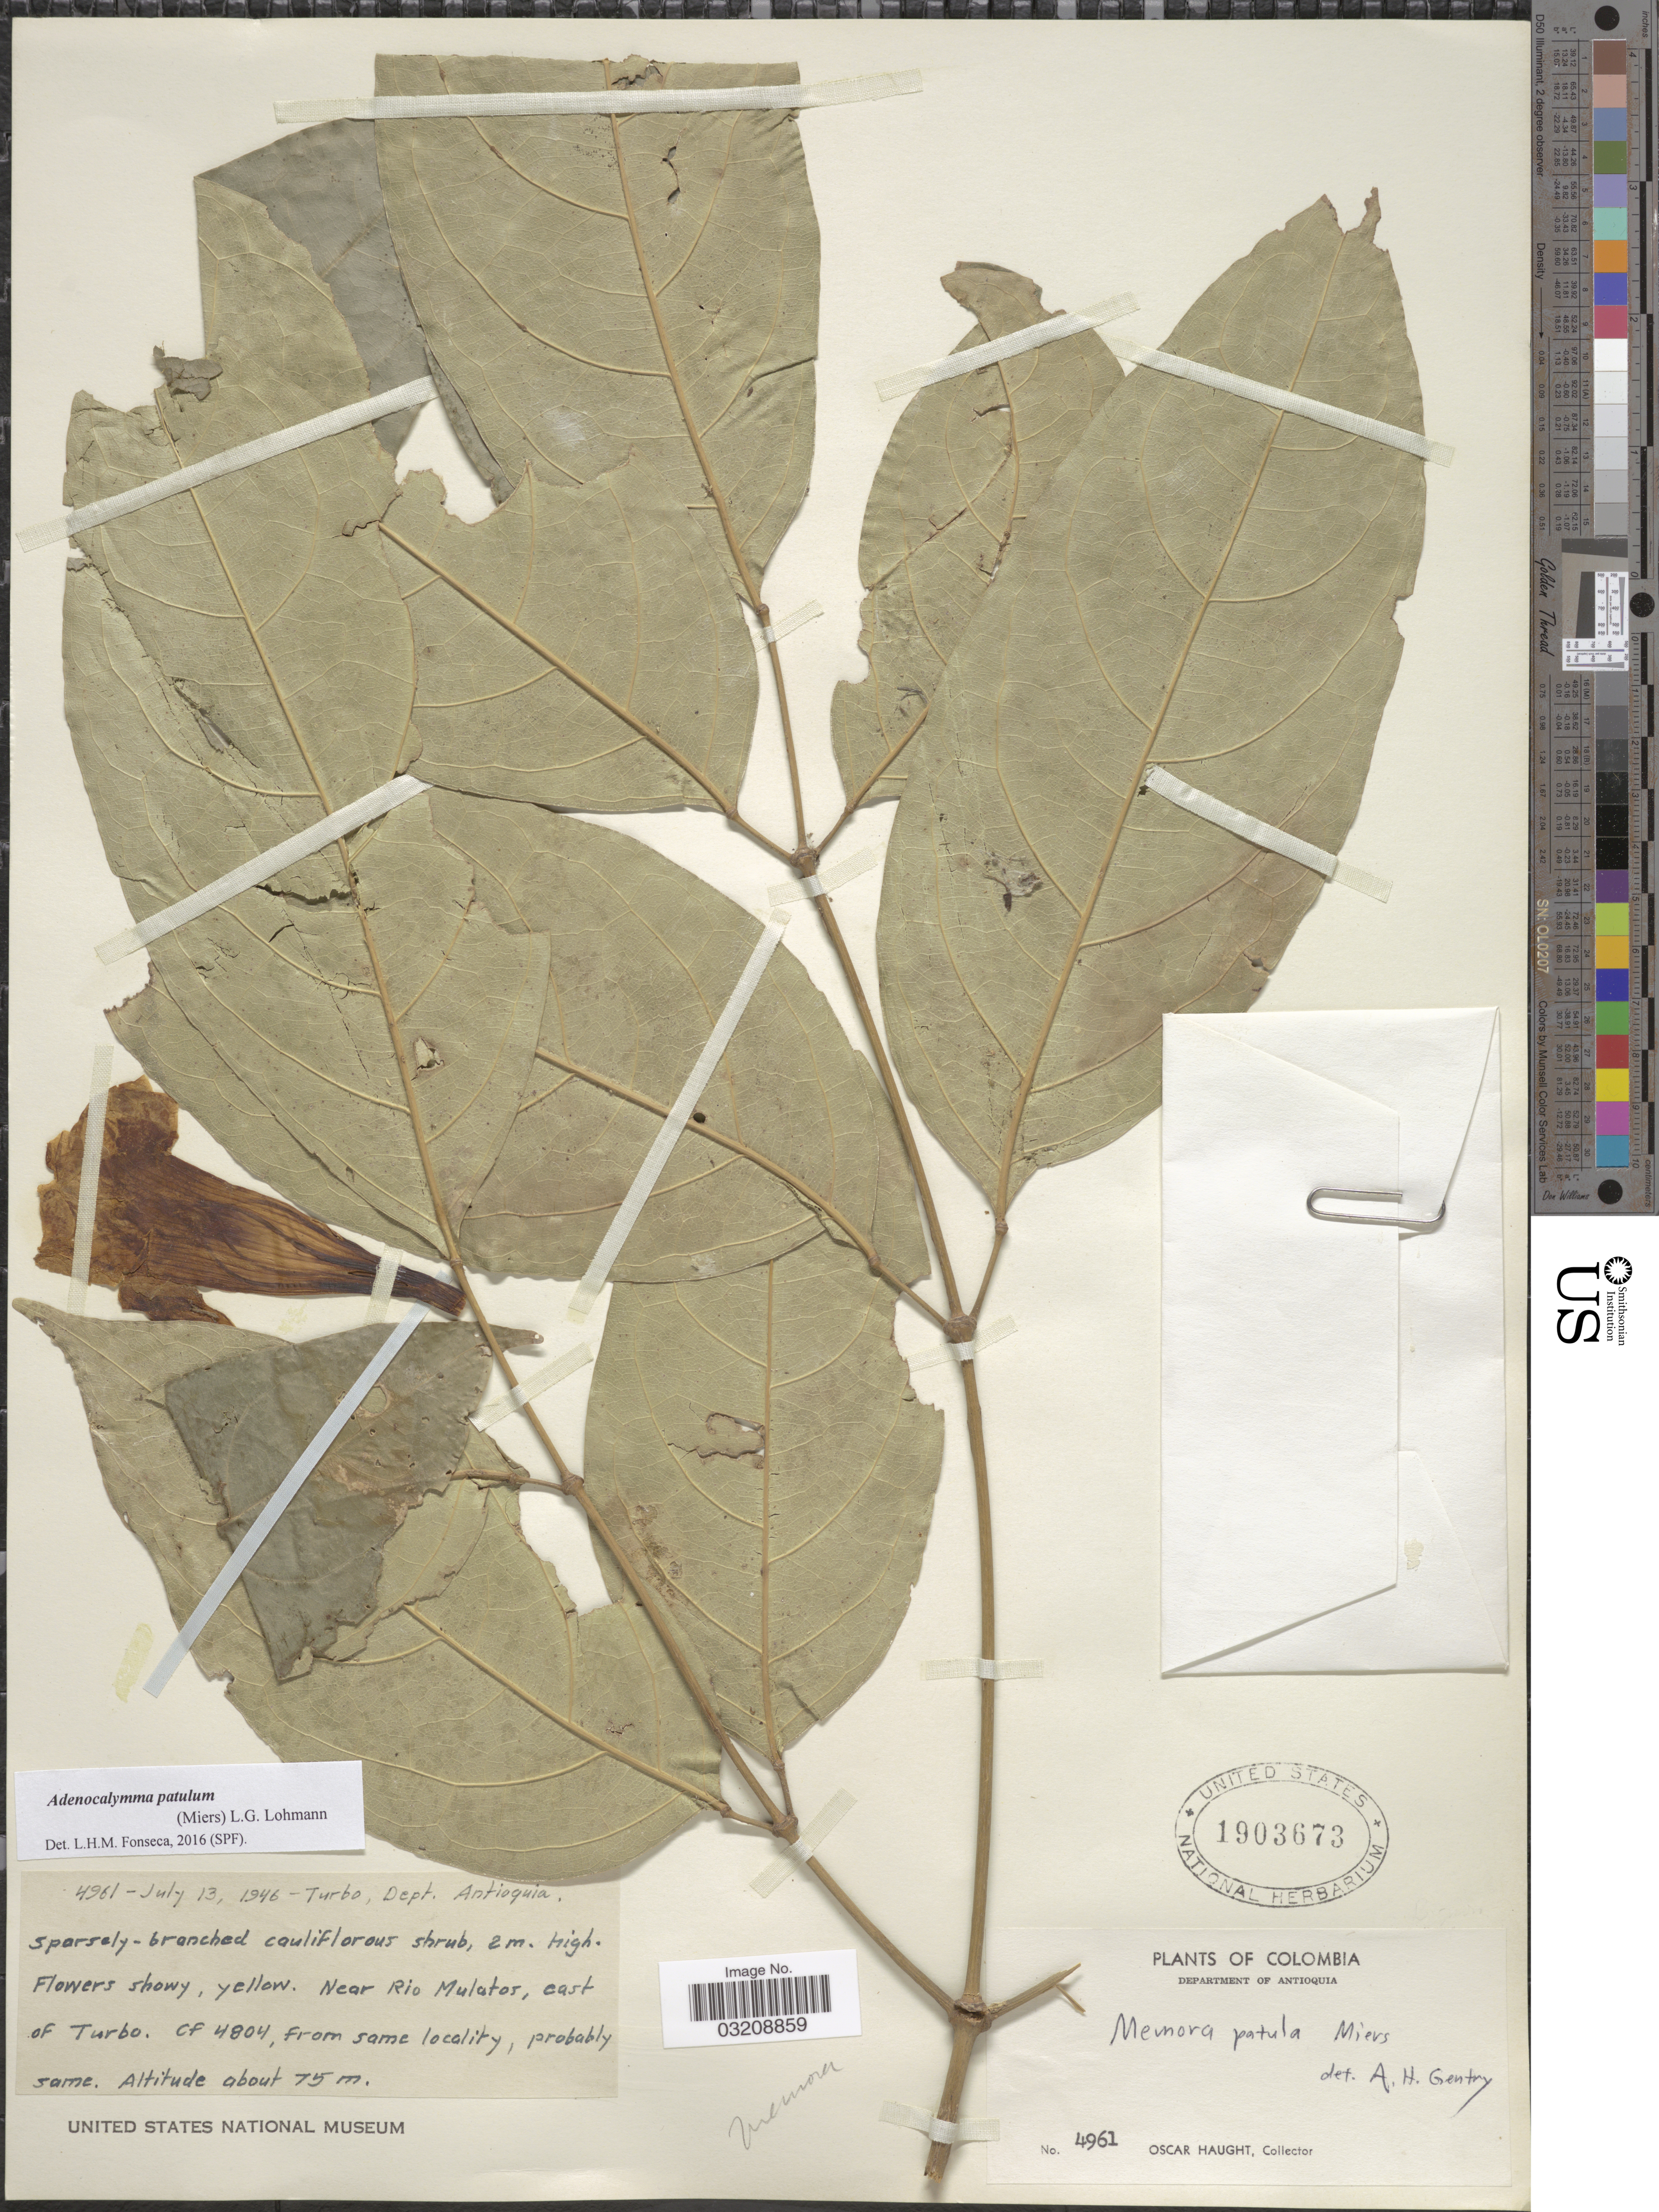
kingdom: Plantae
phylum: Tracheophyta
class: Magnoliopsida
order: Lamiales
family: Bignoniaceae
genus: Adenocalymma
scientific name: Adenocalymma patulum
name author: (Miers) L.G. Lohmann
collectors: O. L. Haught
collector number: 4961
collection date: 1946-07-13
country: Colombia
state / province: Antioquia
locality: Turbo, Department of Antioquia. Near Rio Mulatos, east of Turbo.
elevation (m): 75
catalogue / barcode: US 1903673